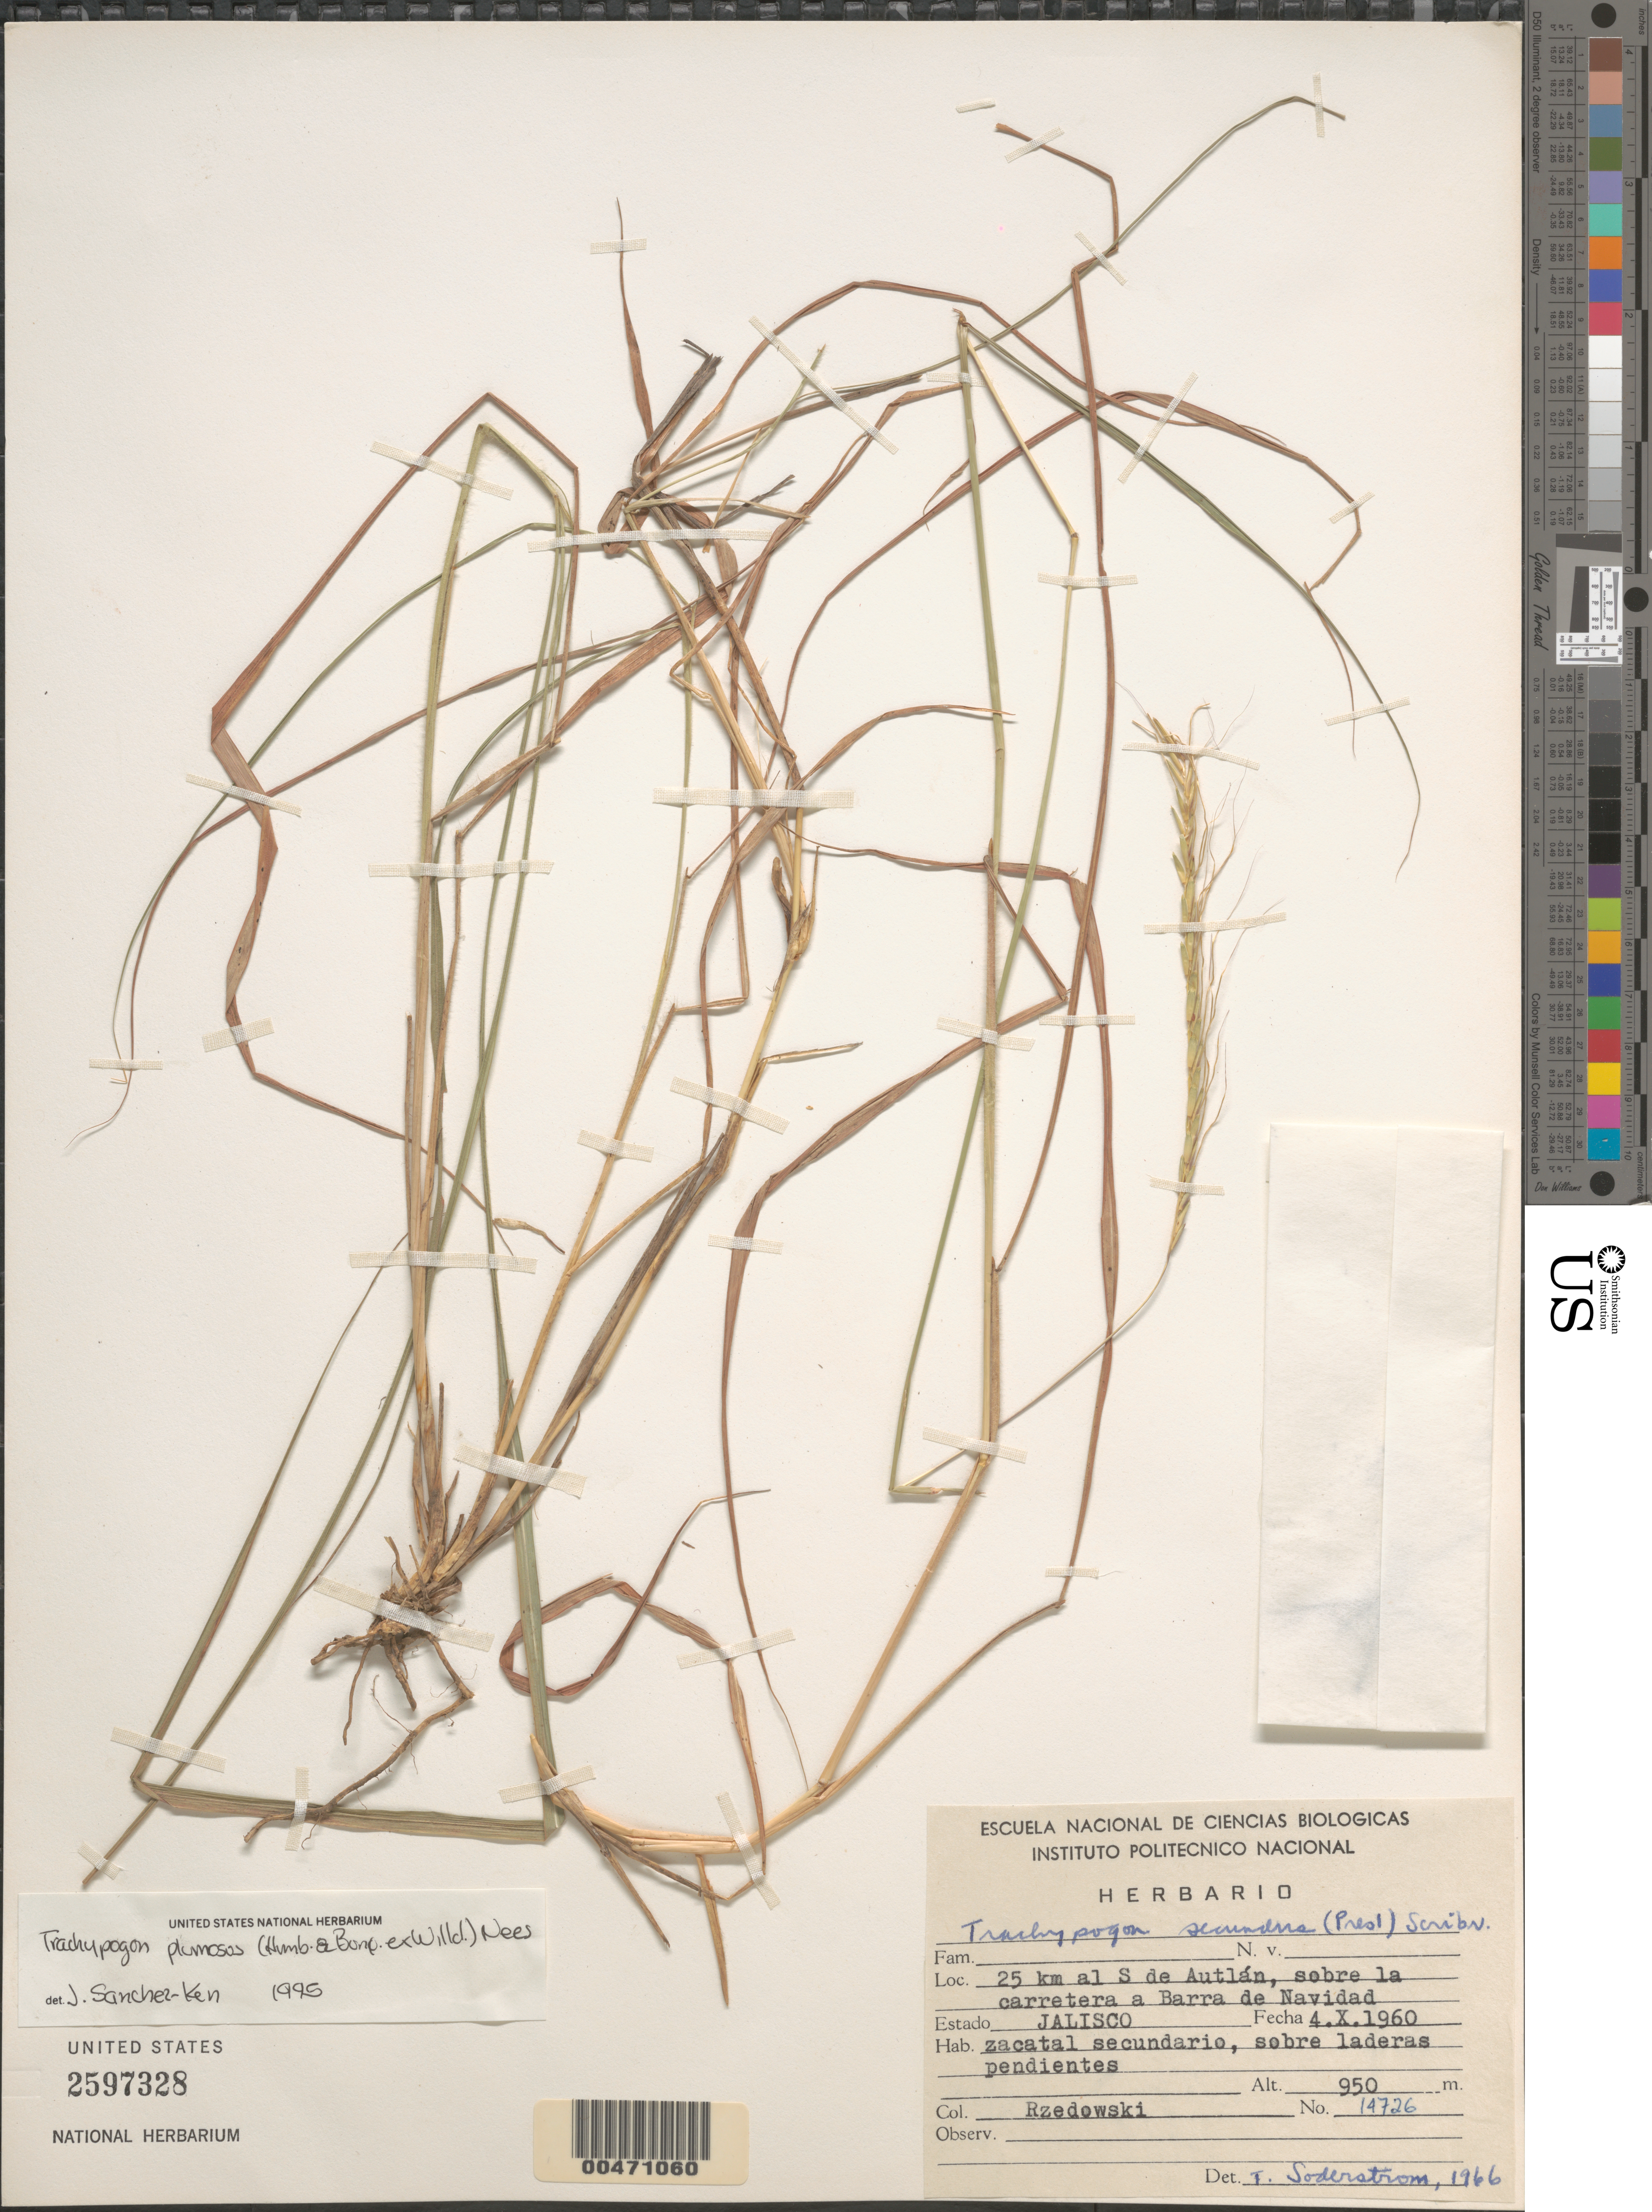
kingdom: Plantae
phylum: Tracheophyta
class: Liliopsida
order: Poales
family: Poaceae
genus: Trachypogon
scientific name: Trachypogon plumosus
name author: (Humb. & Bonpl.) Nees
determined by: Sánchez-Ken, J. G.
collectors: J. Rzedowski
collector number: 14726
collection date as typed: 4 Oct 1960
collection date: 1960-10-04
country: Mexico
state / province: Jalisco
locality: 25 km S of Autlán, along the rd to Barra de Navidad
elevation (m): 950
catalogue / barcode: US 2597328